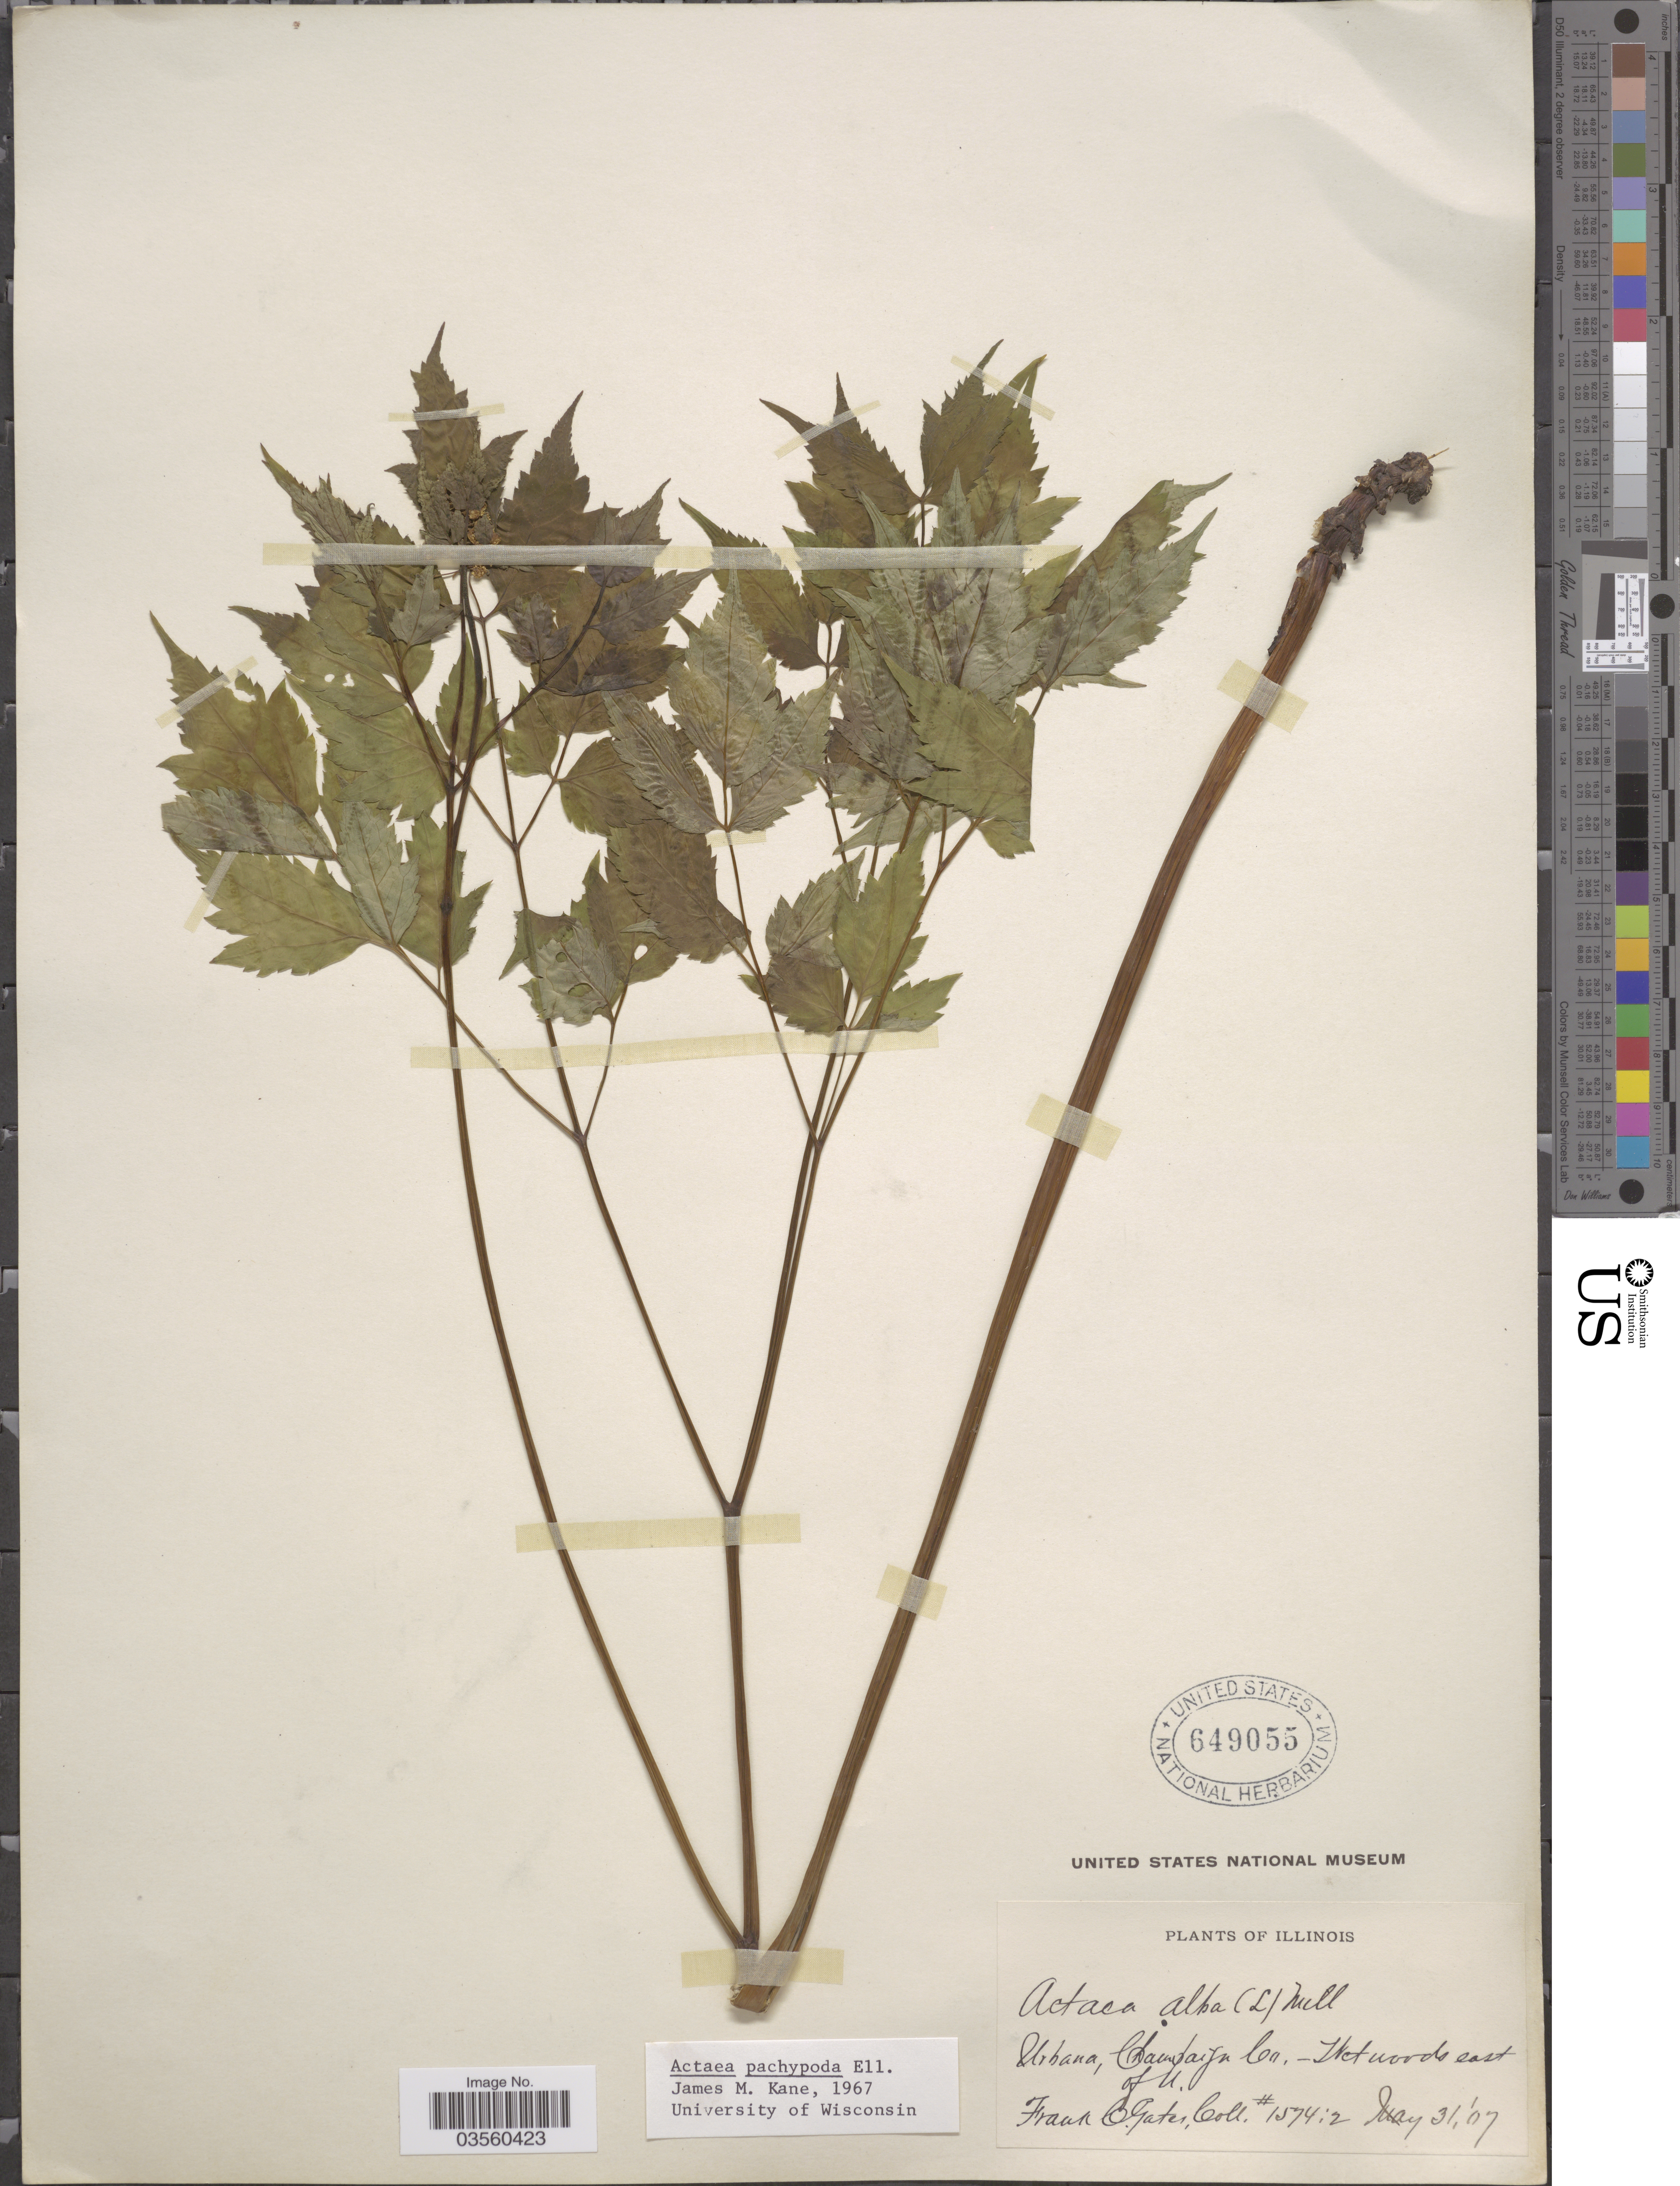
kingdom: Plantae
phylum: Tracheophyta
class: Magnoliopsida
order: Ranunculales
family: Ranunculaceae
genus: Actaea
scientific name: Actaea pachypoda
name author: Elliott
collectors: F. C. Gates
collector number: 1574:2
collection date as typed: Transcribed d/m/y: 31/5/7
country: United States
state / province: Illinois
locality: Urbana, Champaign Co. Wet woods east of U.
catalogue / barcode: US 649055